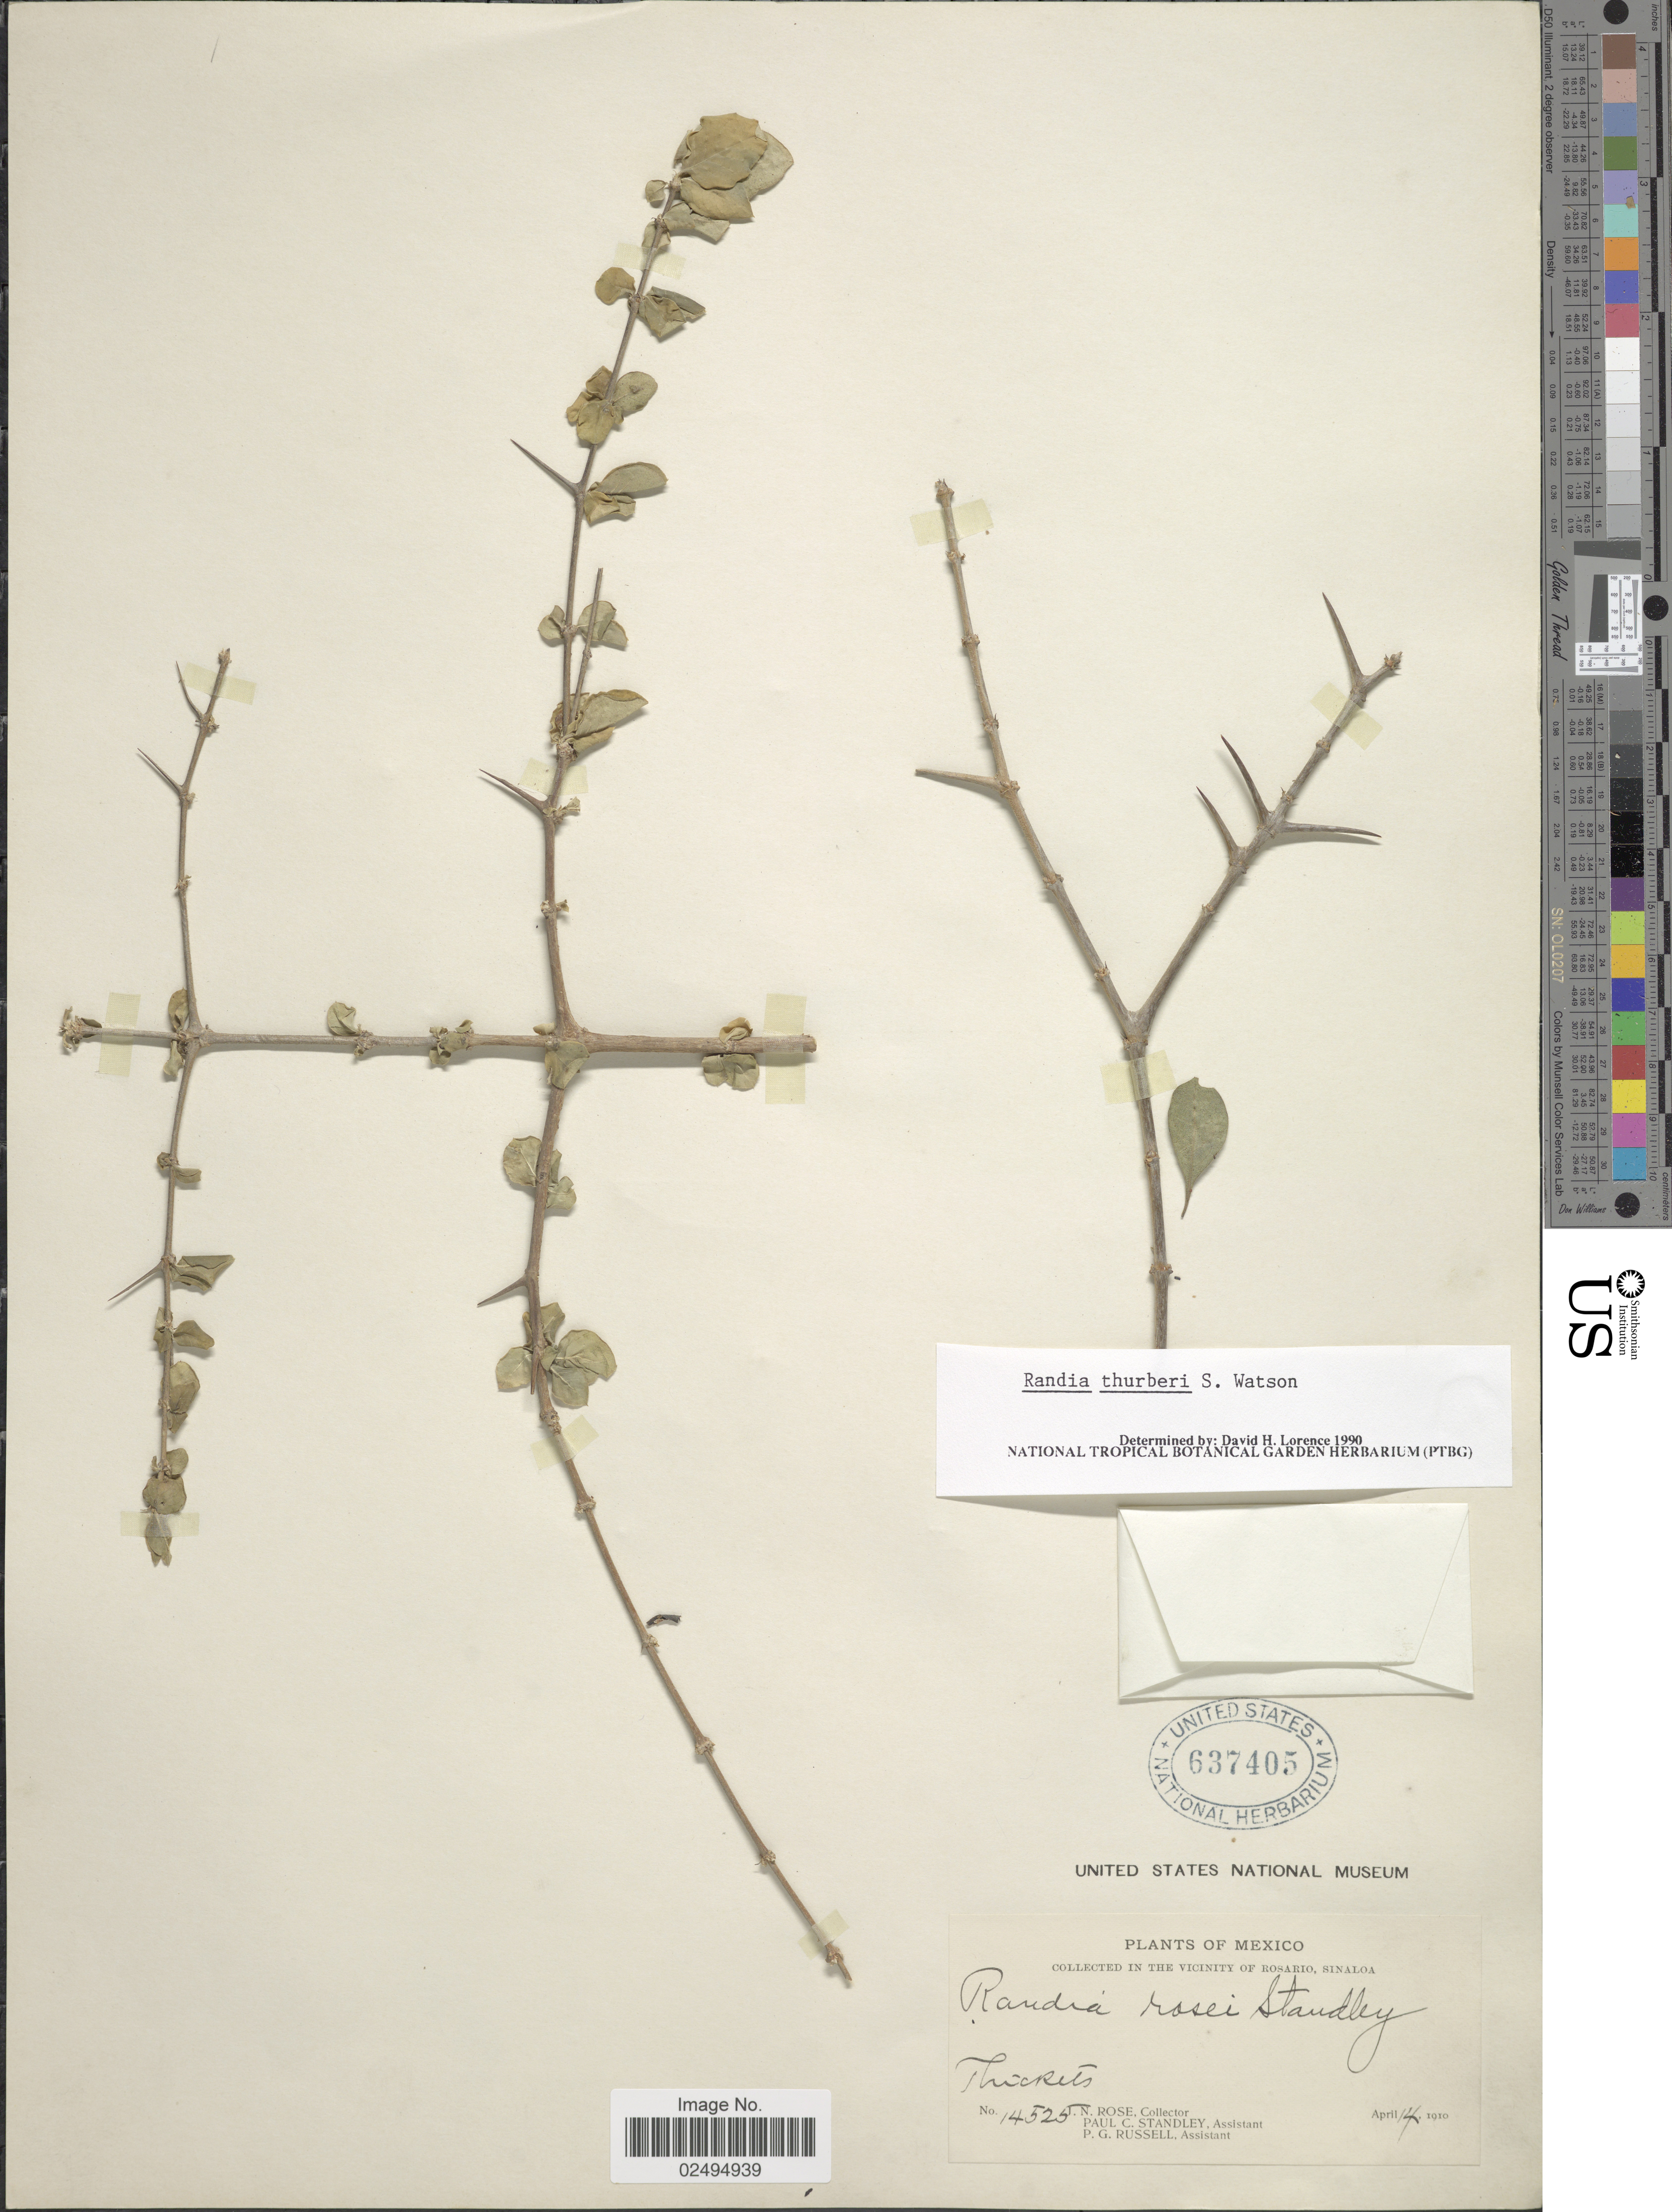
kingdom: Plantae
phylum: Tracheophyta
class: Magnoliopsida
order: Gentianales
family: Rubiaceae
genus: Randia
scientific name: Randia thurberi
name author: S. Watson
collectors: J. N. Rose, P. C. Standley & P. G. Russell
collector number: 14525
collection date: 1910-04-14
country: Mexico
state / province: Sinaloa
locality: Vicinity of Rosario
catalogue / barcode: US 637405